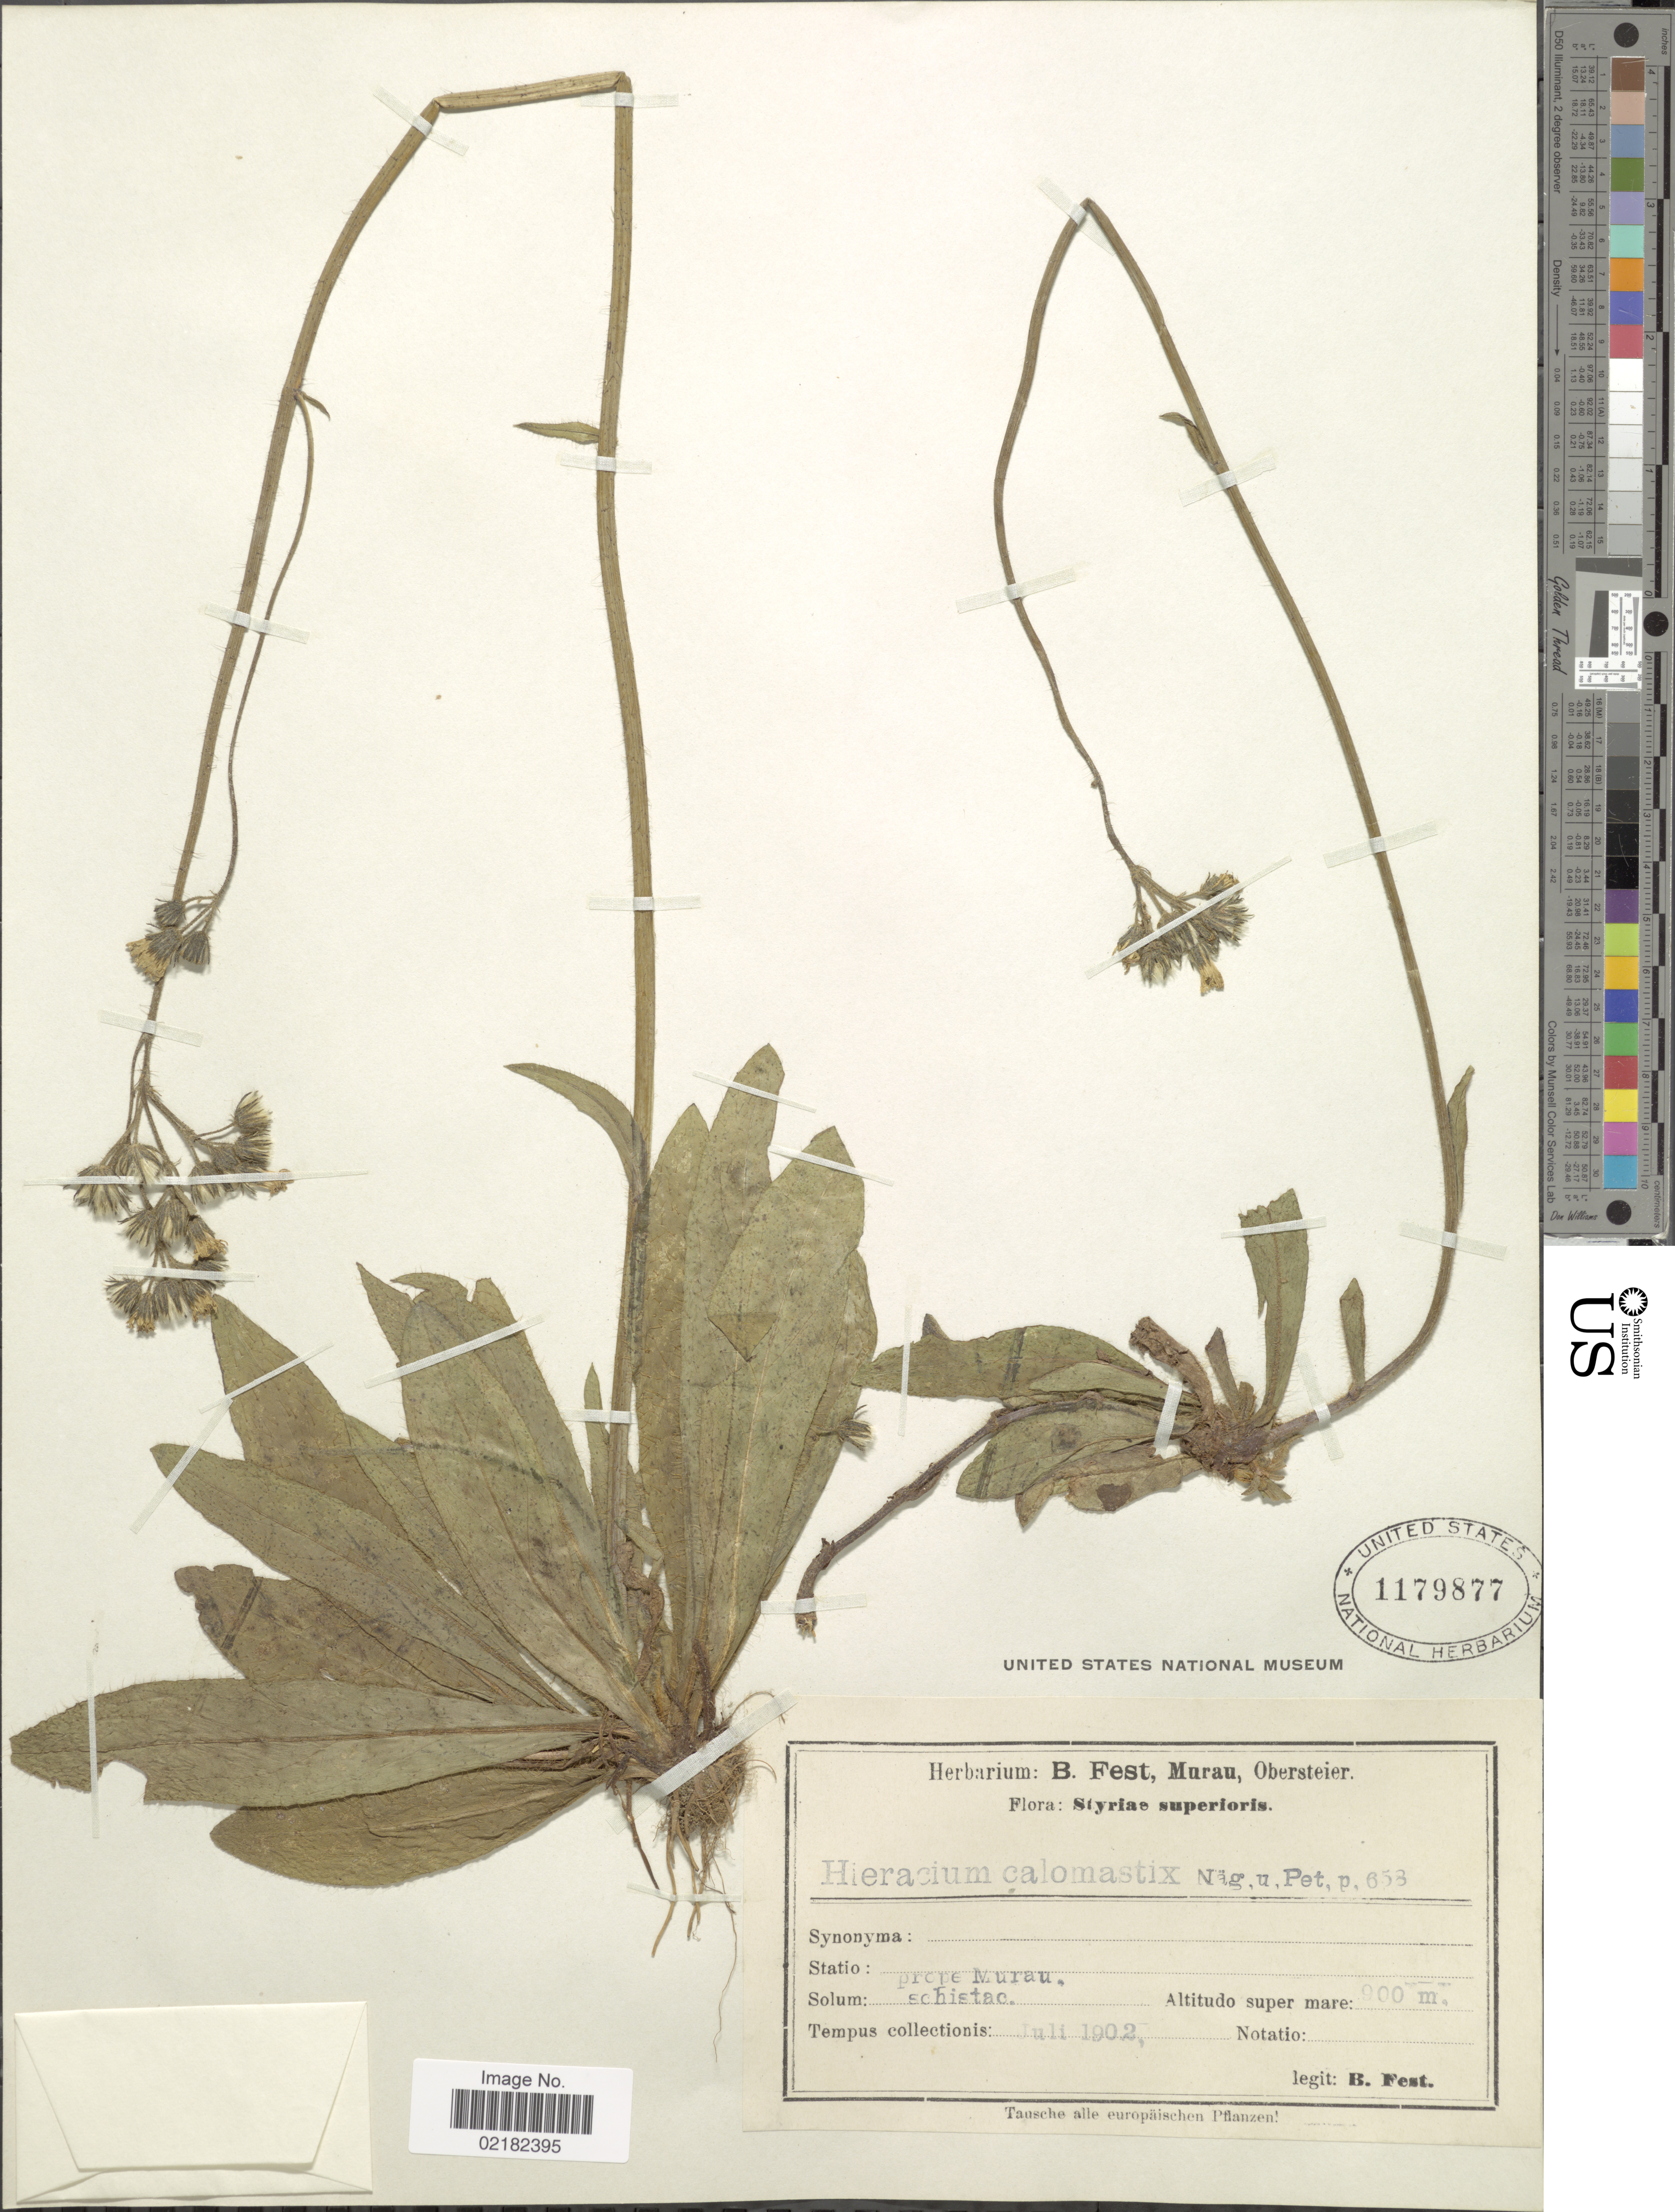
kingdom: Plantae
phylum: Tracheophyta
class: Magnoliopsida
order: Asterales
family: Asteraceae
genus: Hieracium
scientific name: Hieracium calomastix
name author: Peter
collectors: B. Fest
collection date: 1902-07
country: Austria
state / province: Steiermark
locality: Styriae superioris, prope Murau.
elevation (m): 900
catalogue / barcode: US 1179877